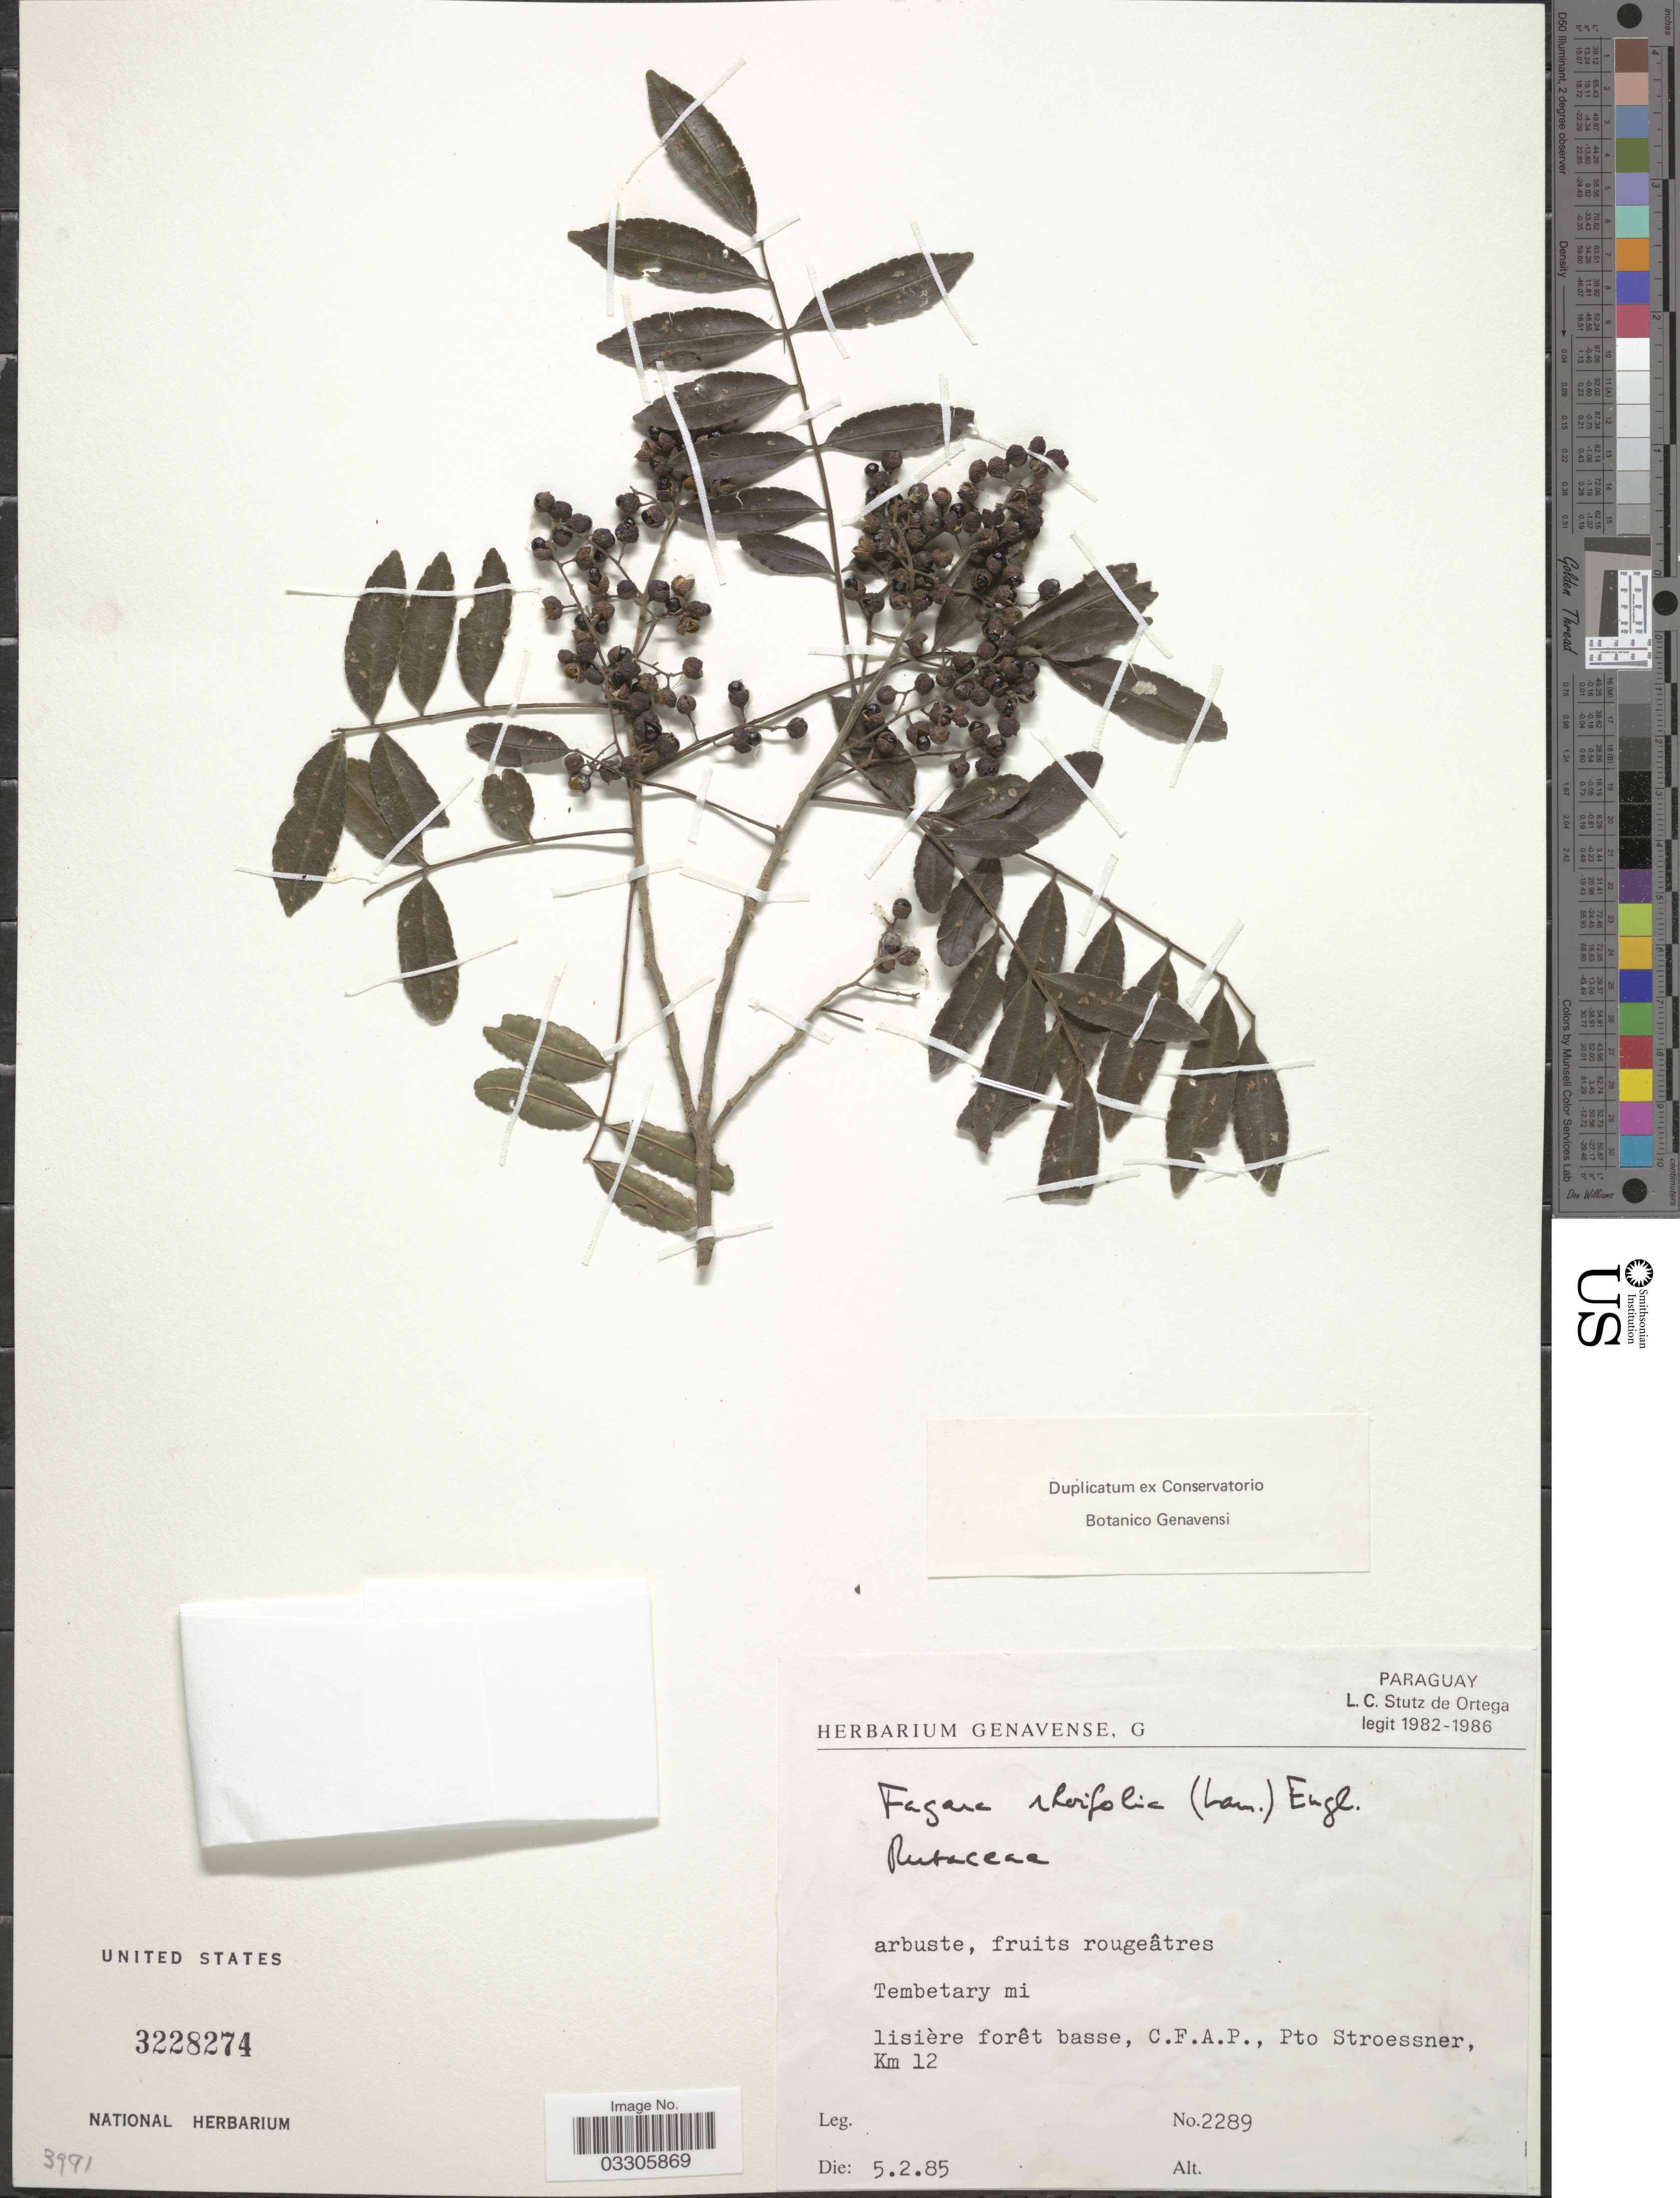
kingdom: Plantae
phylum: Tracheophyta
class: Magnoliopsida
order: Sapindales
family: Rutaceae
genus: Zanthoxylum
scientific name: Zanthoxylum rhoifolium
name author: Lam.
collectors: L. C. Stutz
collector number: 2289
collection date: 1985-02-05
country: Paraguay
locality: Tembetary mi lisière forêt basse, C.F.A.P., Pto Stroessner, Km 12.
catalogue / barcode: US 3228274